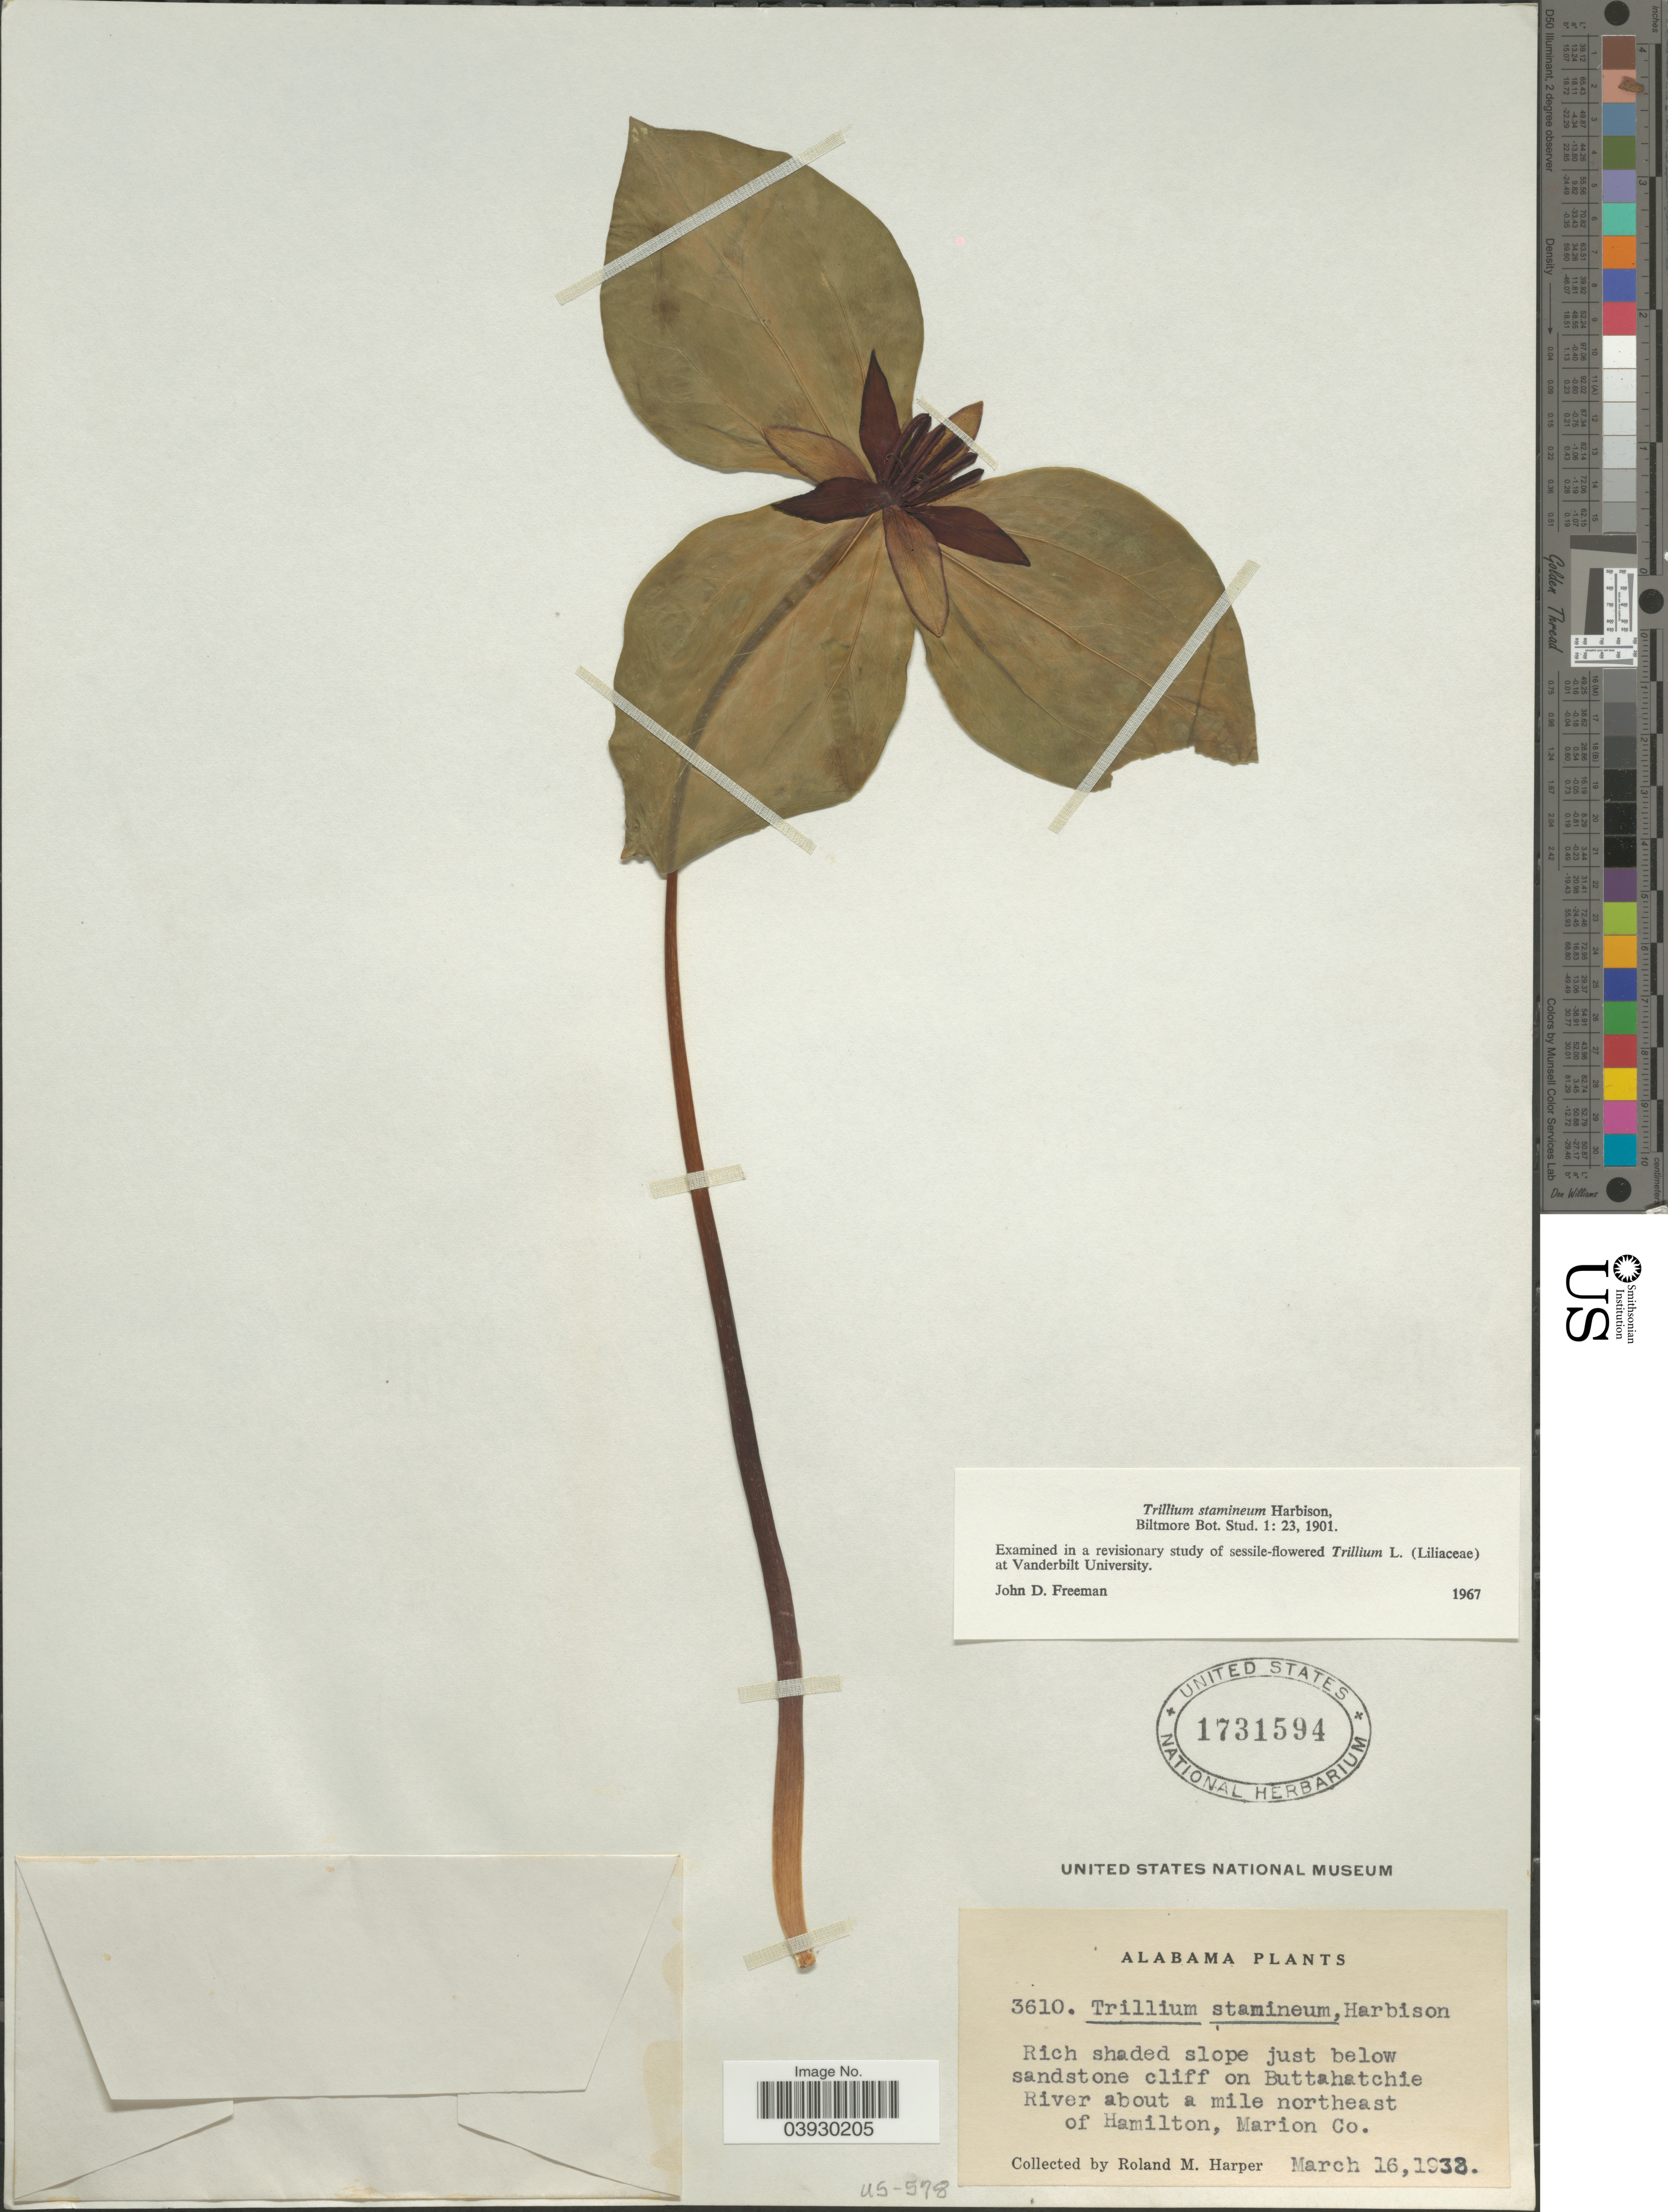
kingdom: Plantae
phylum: Tracheophyta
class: Liliopsida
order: Liliales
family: Melanthiaceae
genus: Trillium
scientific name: Trillium stamineum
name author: Harb.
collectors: R. M. Harper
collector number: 3610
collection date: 1938-03-16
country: United States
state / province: Alabama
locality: Rich shaded slope just below sandstone cliff on Buttahatchie River about a mile northeast of Hamilton, Marion Co.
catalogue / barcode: US 1731594